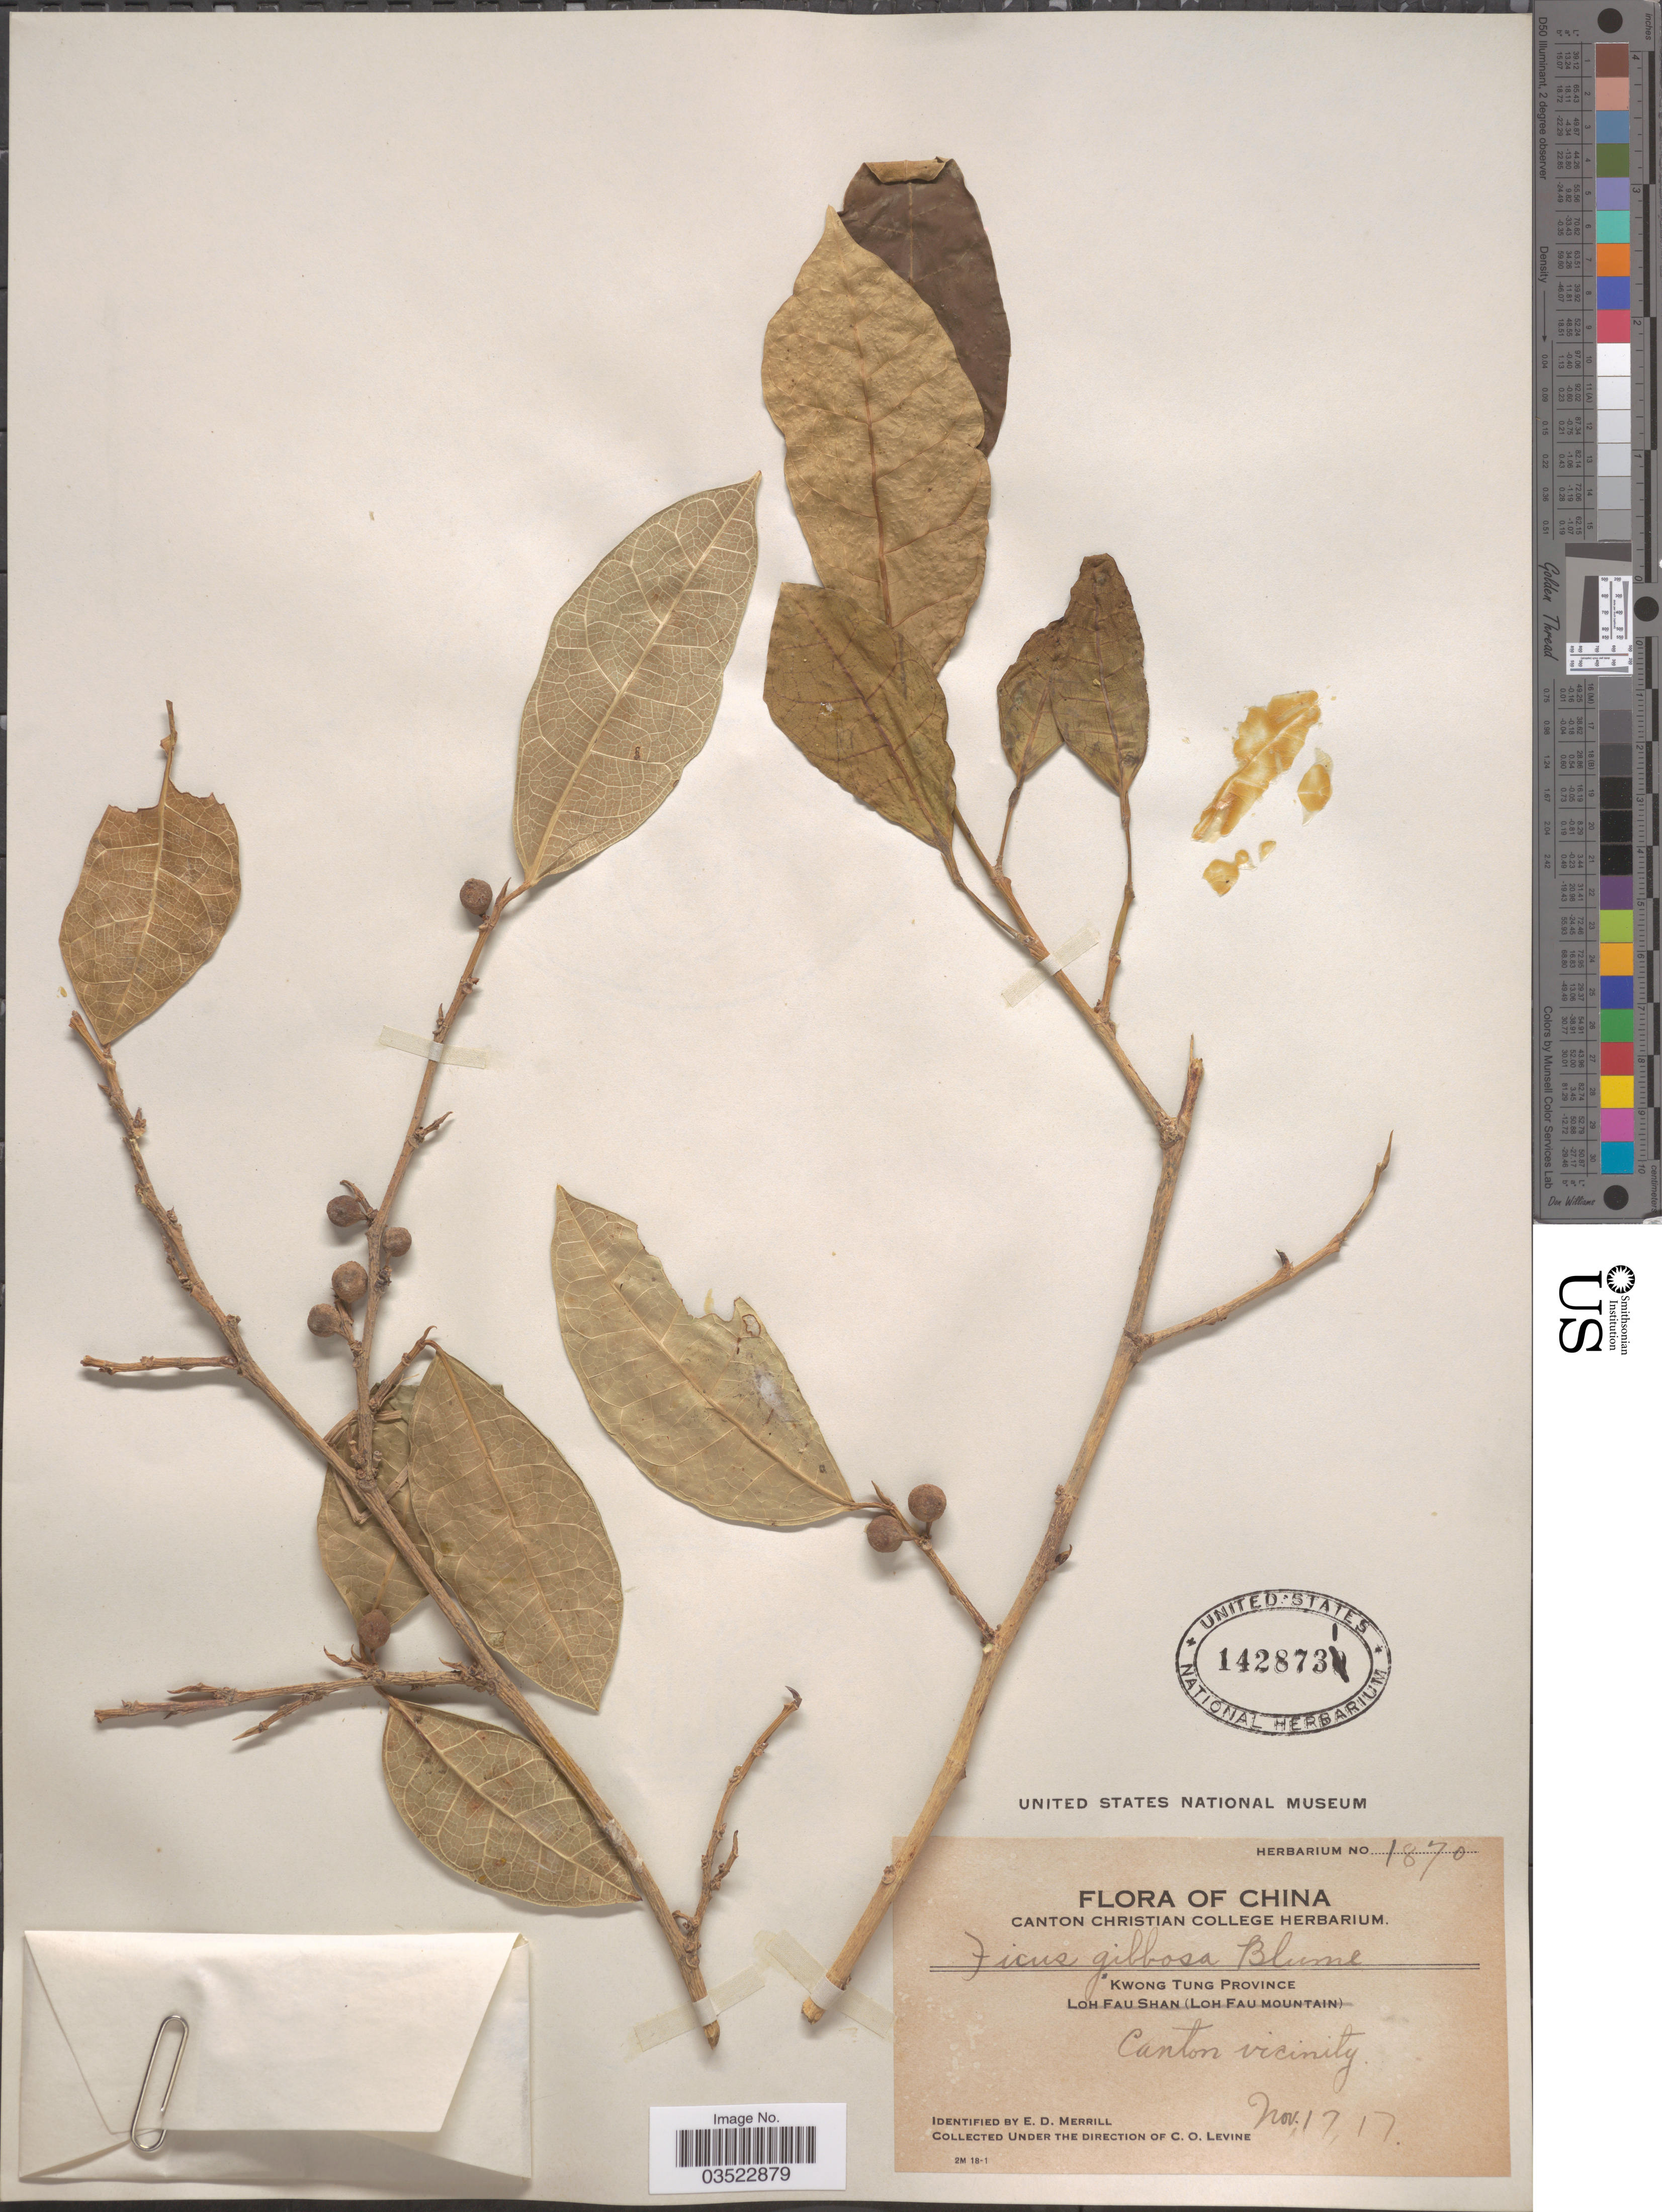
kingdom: Plantae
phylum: Tracheophyta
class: Magnoliopsida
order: Rosales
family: Moraceae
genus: Ficus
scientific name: Ficus tinctoria subsp. gibbosa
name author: (Blume) Corner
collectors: C. O. Levine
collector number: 1870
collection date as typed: Transcribed d/m/y: 17/11/17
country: China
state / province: Guangdong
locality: Kwong Tung Province. Canton vicinity.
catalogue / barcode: US 1428731